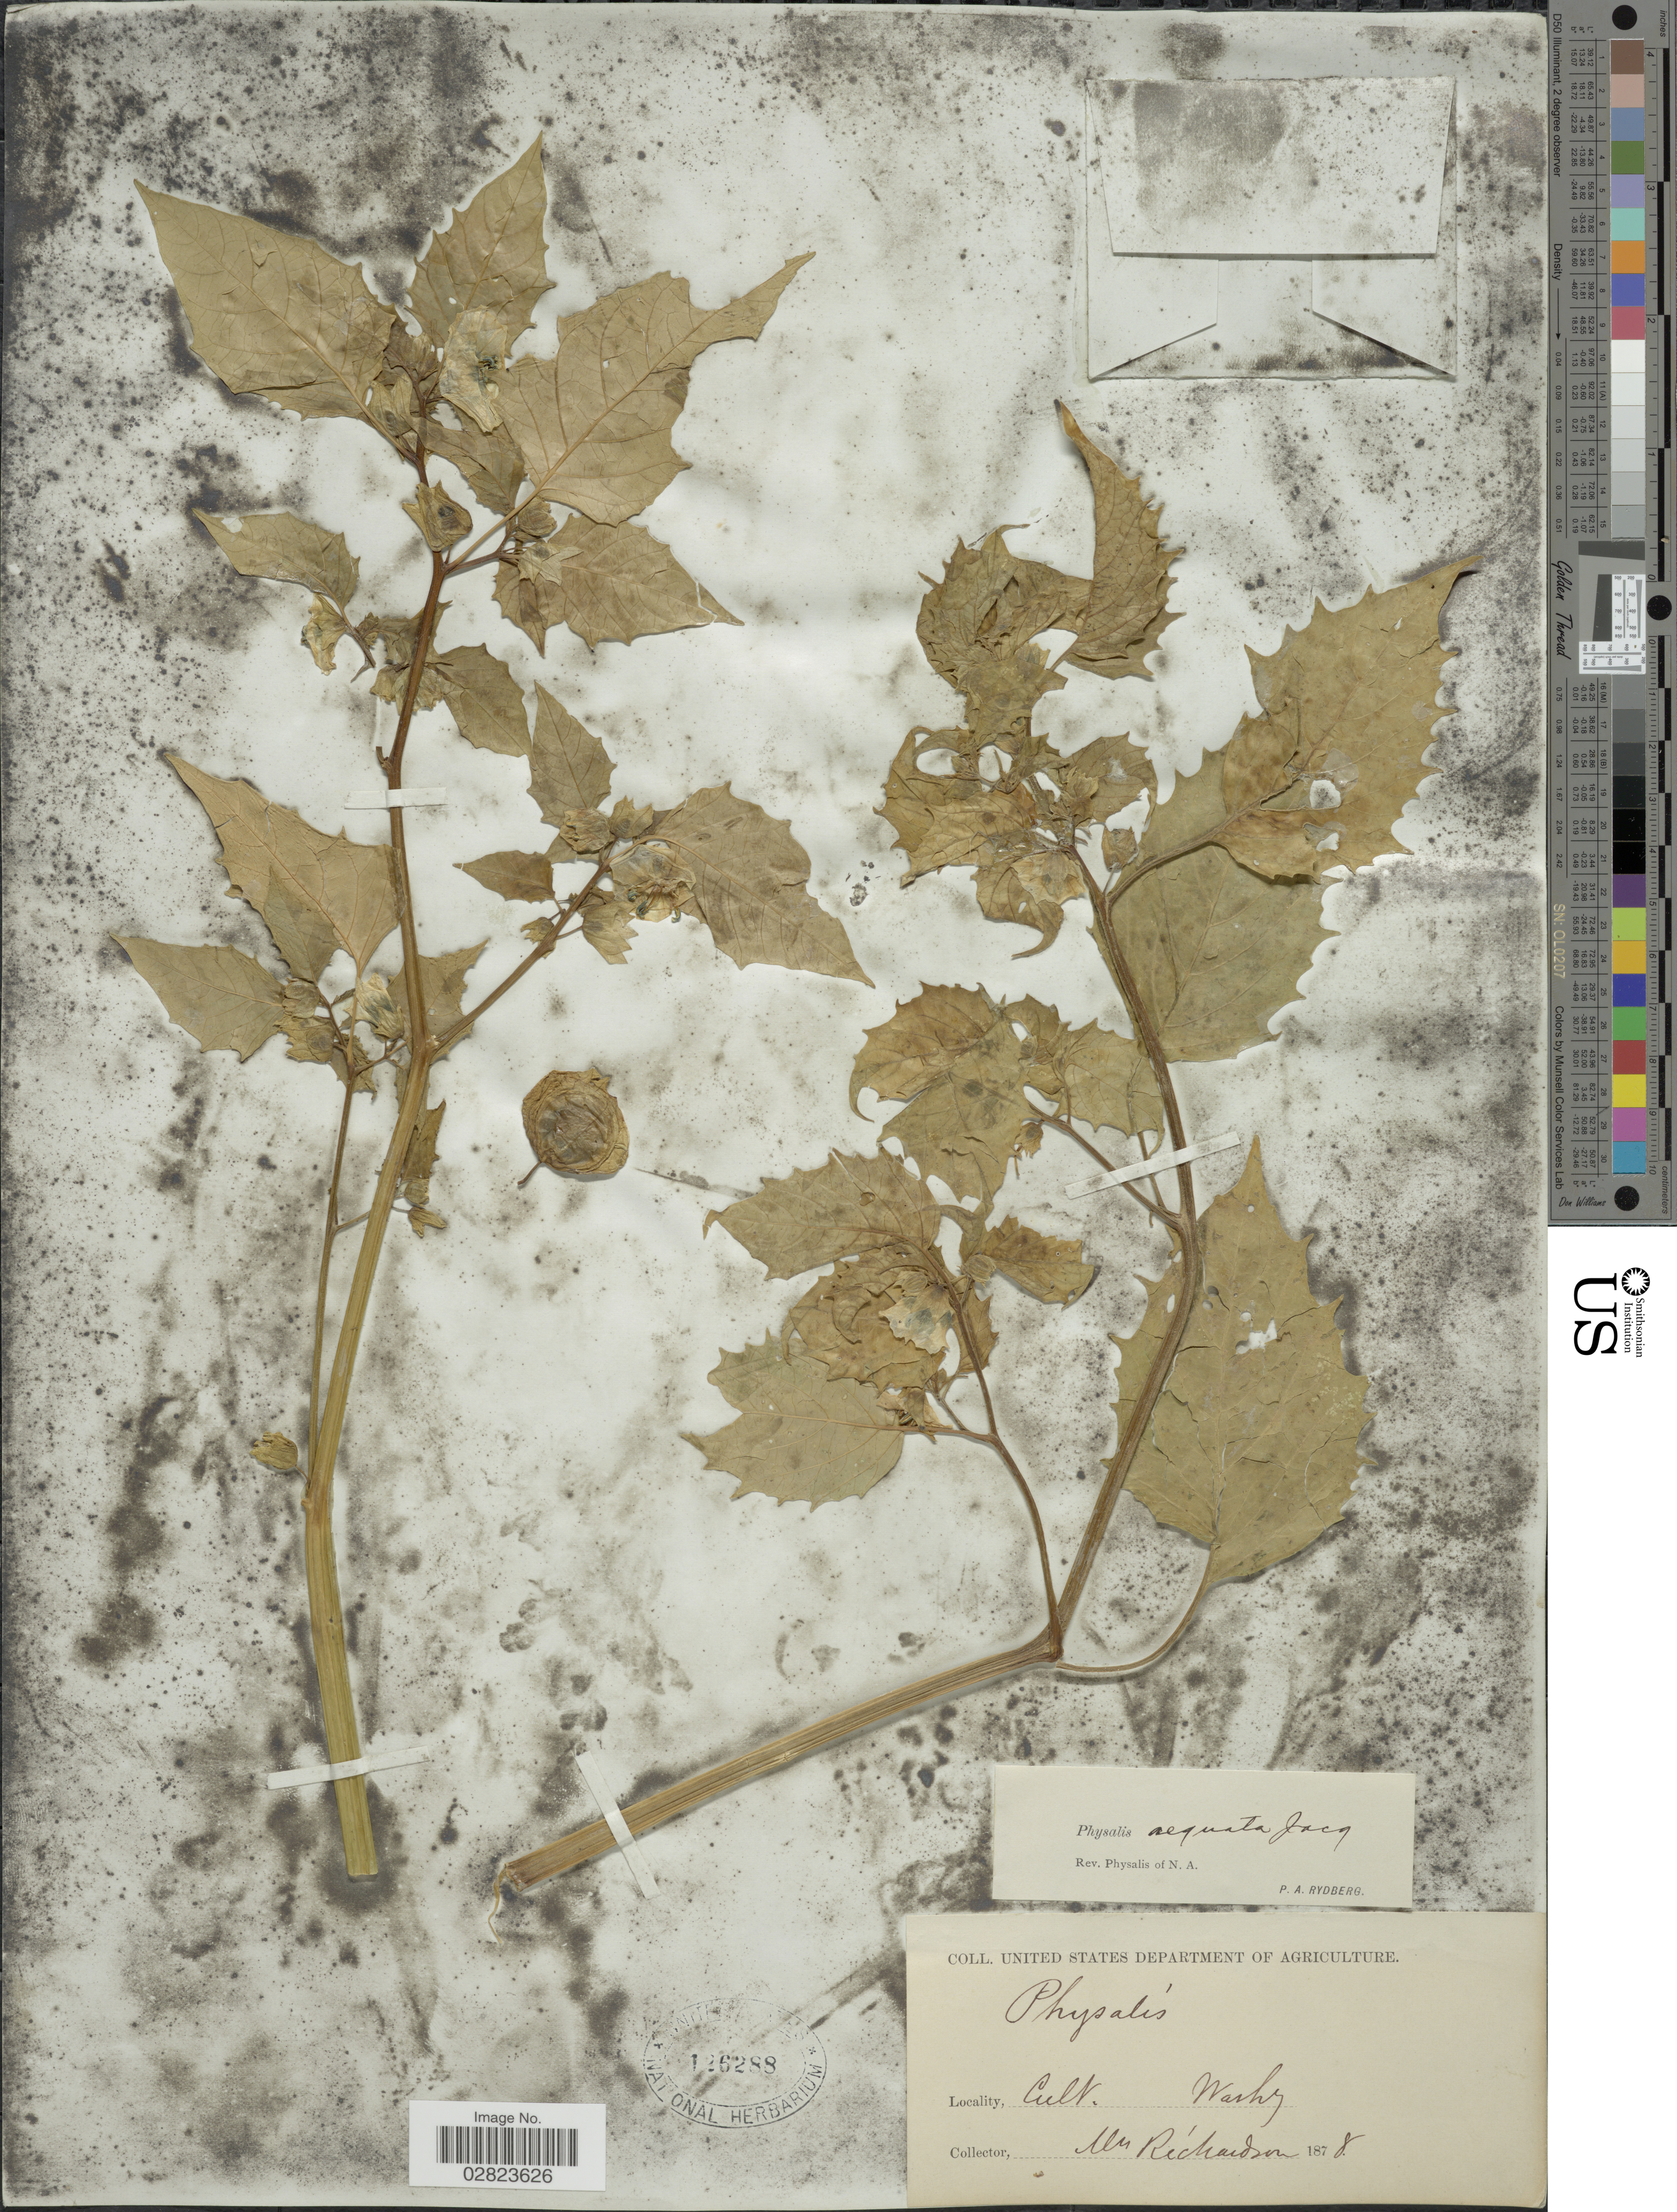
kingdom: Plantae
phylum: Tracheophyta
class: Magnoliopsida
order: Solanales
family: Solanaceae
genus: Physalis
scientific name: Physalis ixocarpa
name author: Brot. ex Hornem.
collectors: Richardson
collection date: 1878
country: United States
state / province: Washington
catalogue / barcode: US 126288